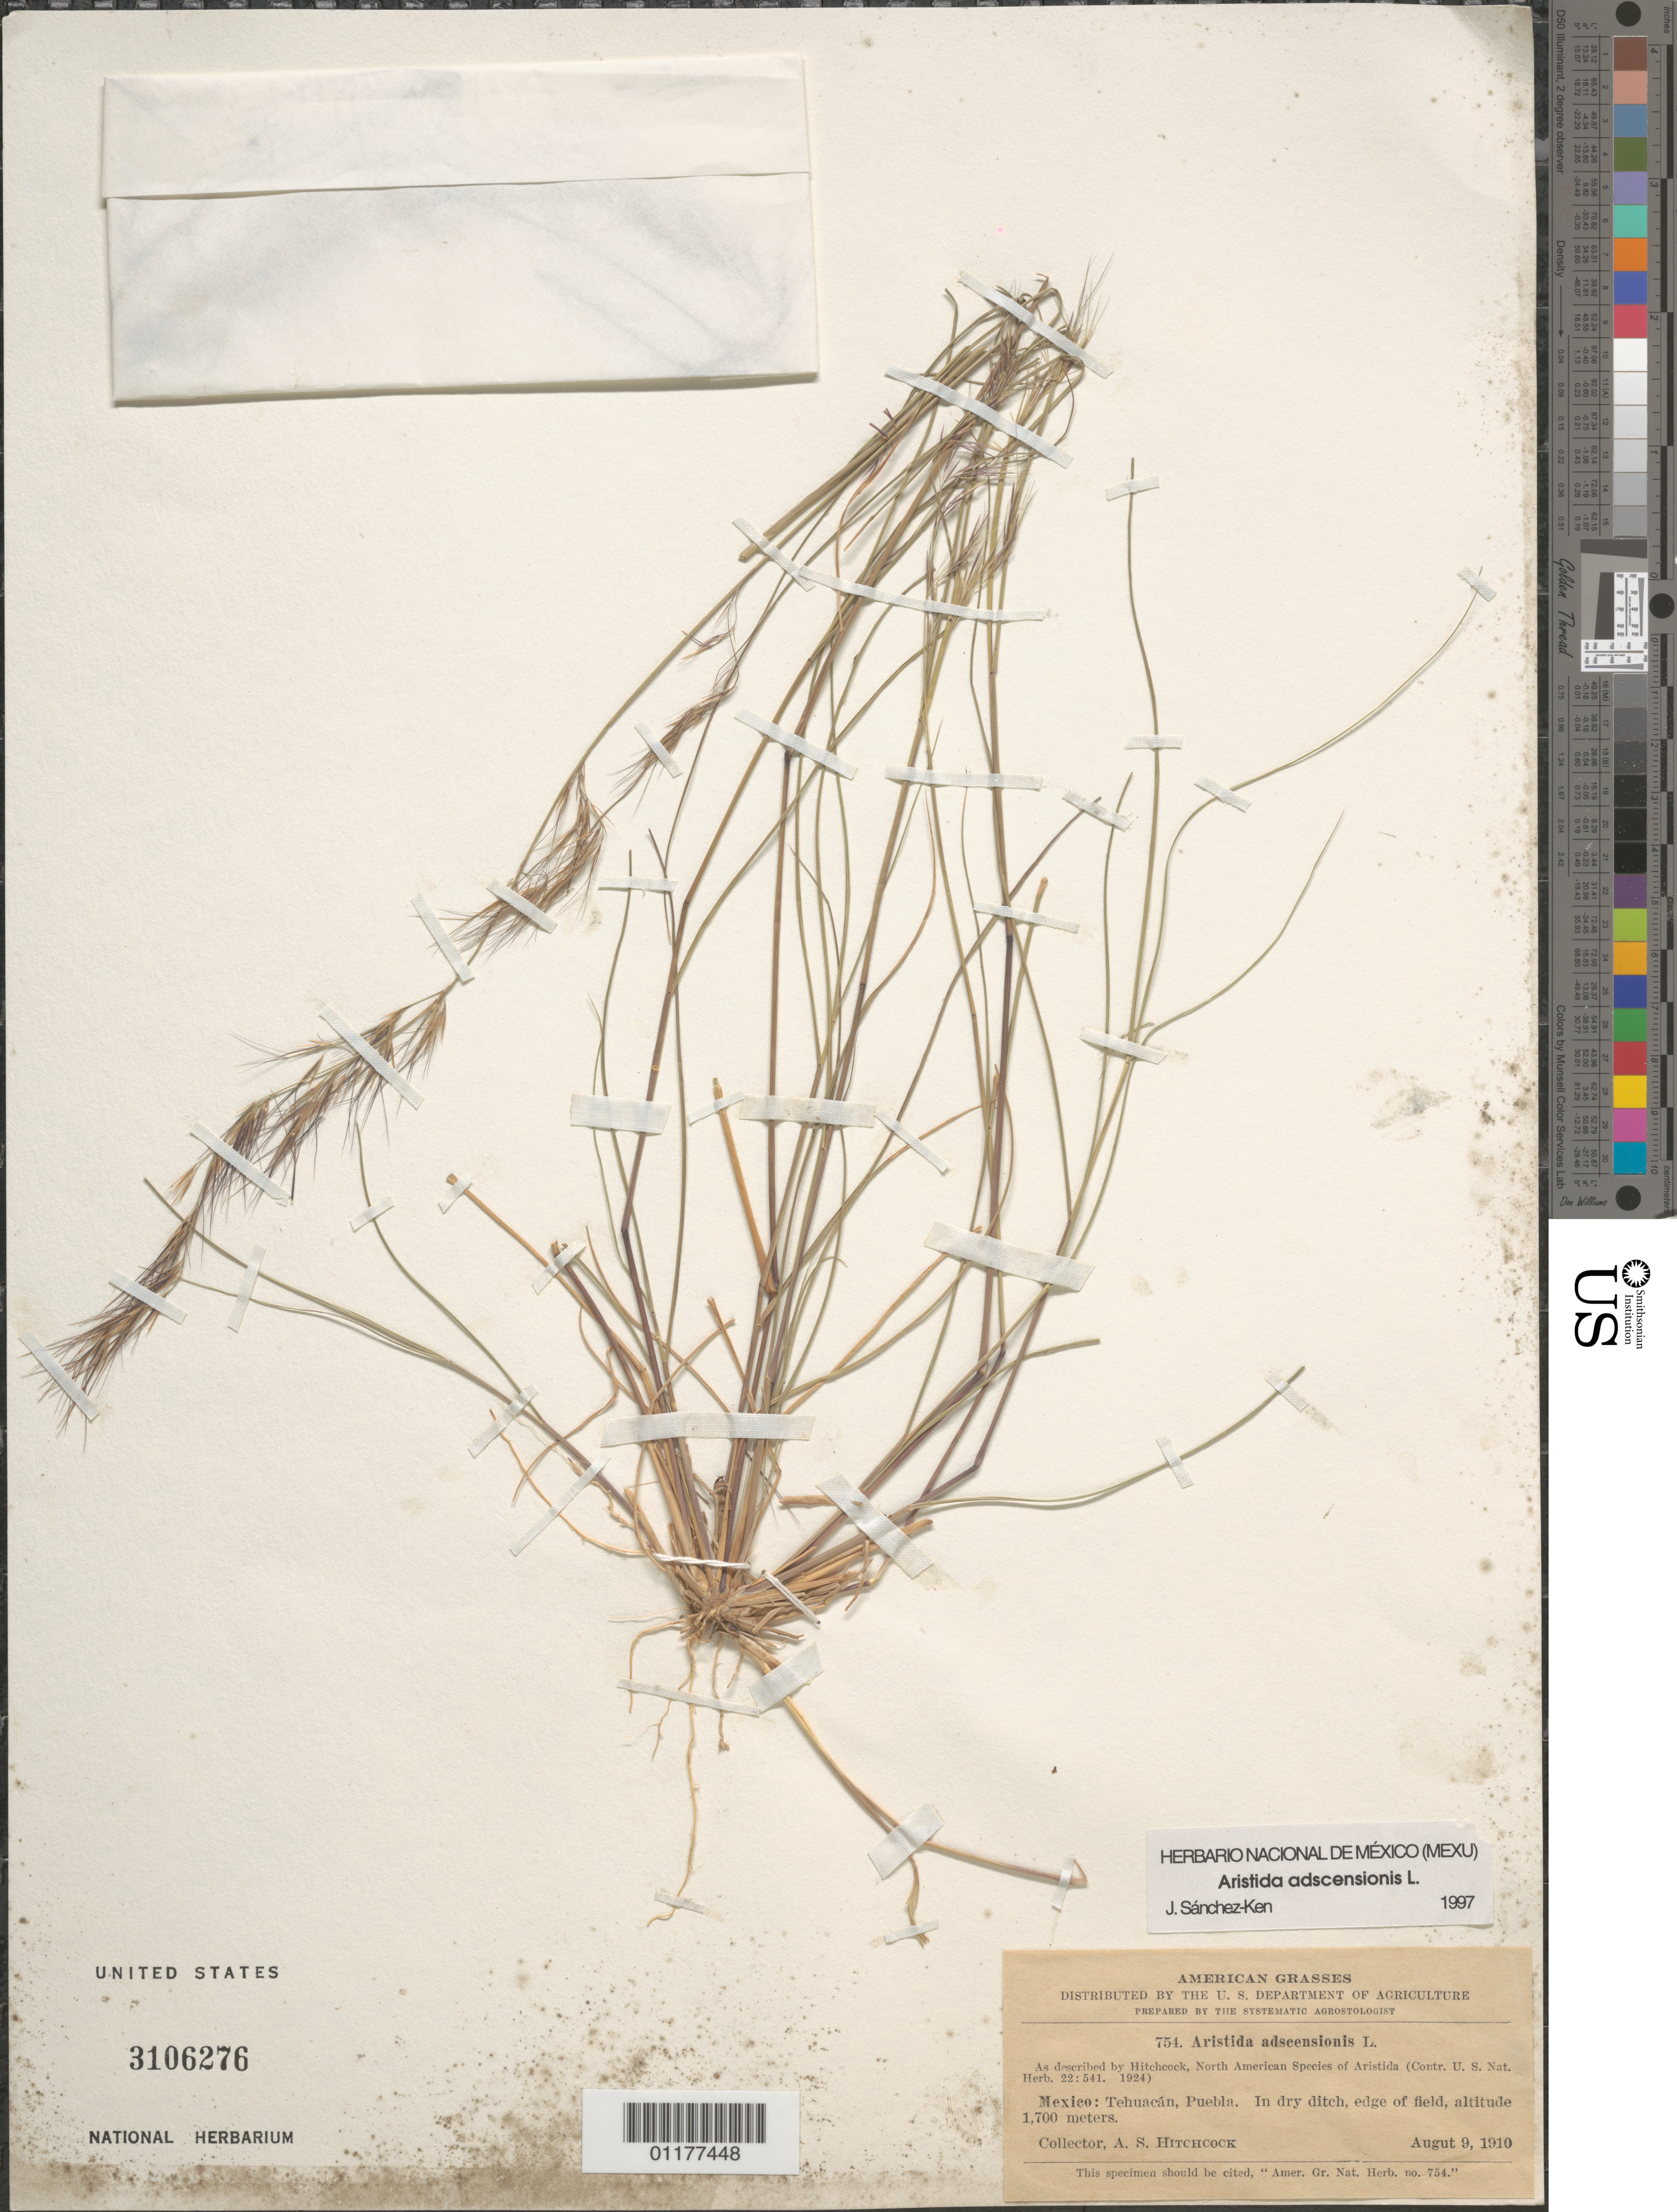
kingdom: Plantae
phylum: Tracheophyta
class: Liliopsida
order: Poales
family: Poaceae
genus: Aristida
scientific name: Aristida adscensionis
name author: L.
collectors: A. S. Hitchcock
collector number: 754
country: Mexico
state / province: Puebla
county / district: Tehuacán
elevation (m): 1700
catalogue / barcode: US 3106276